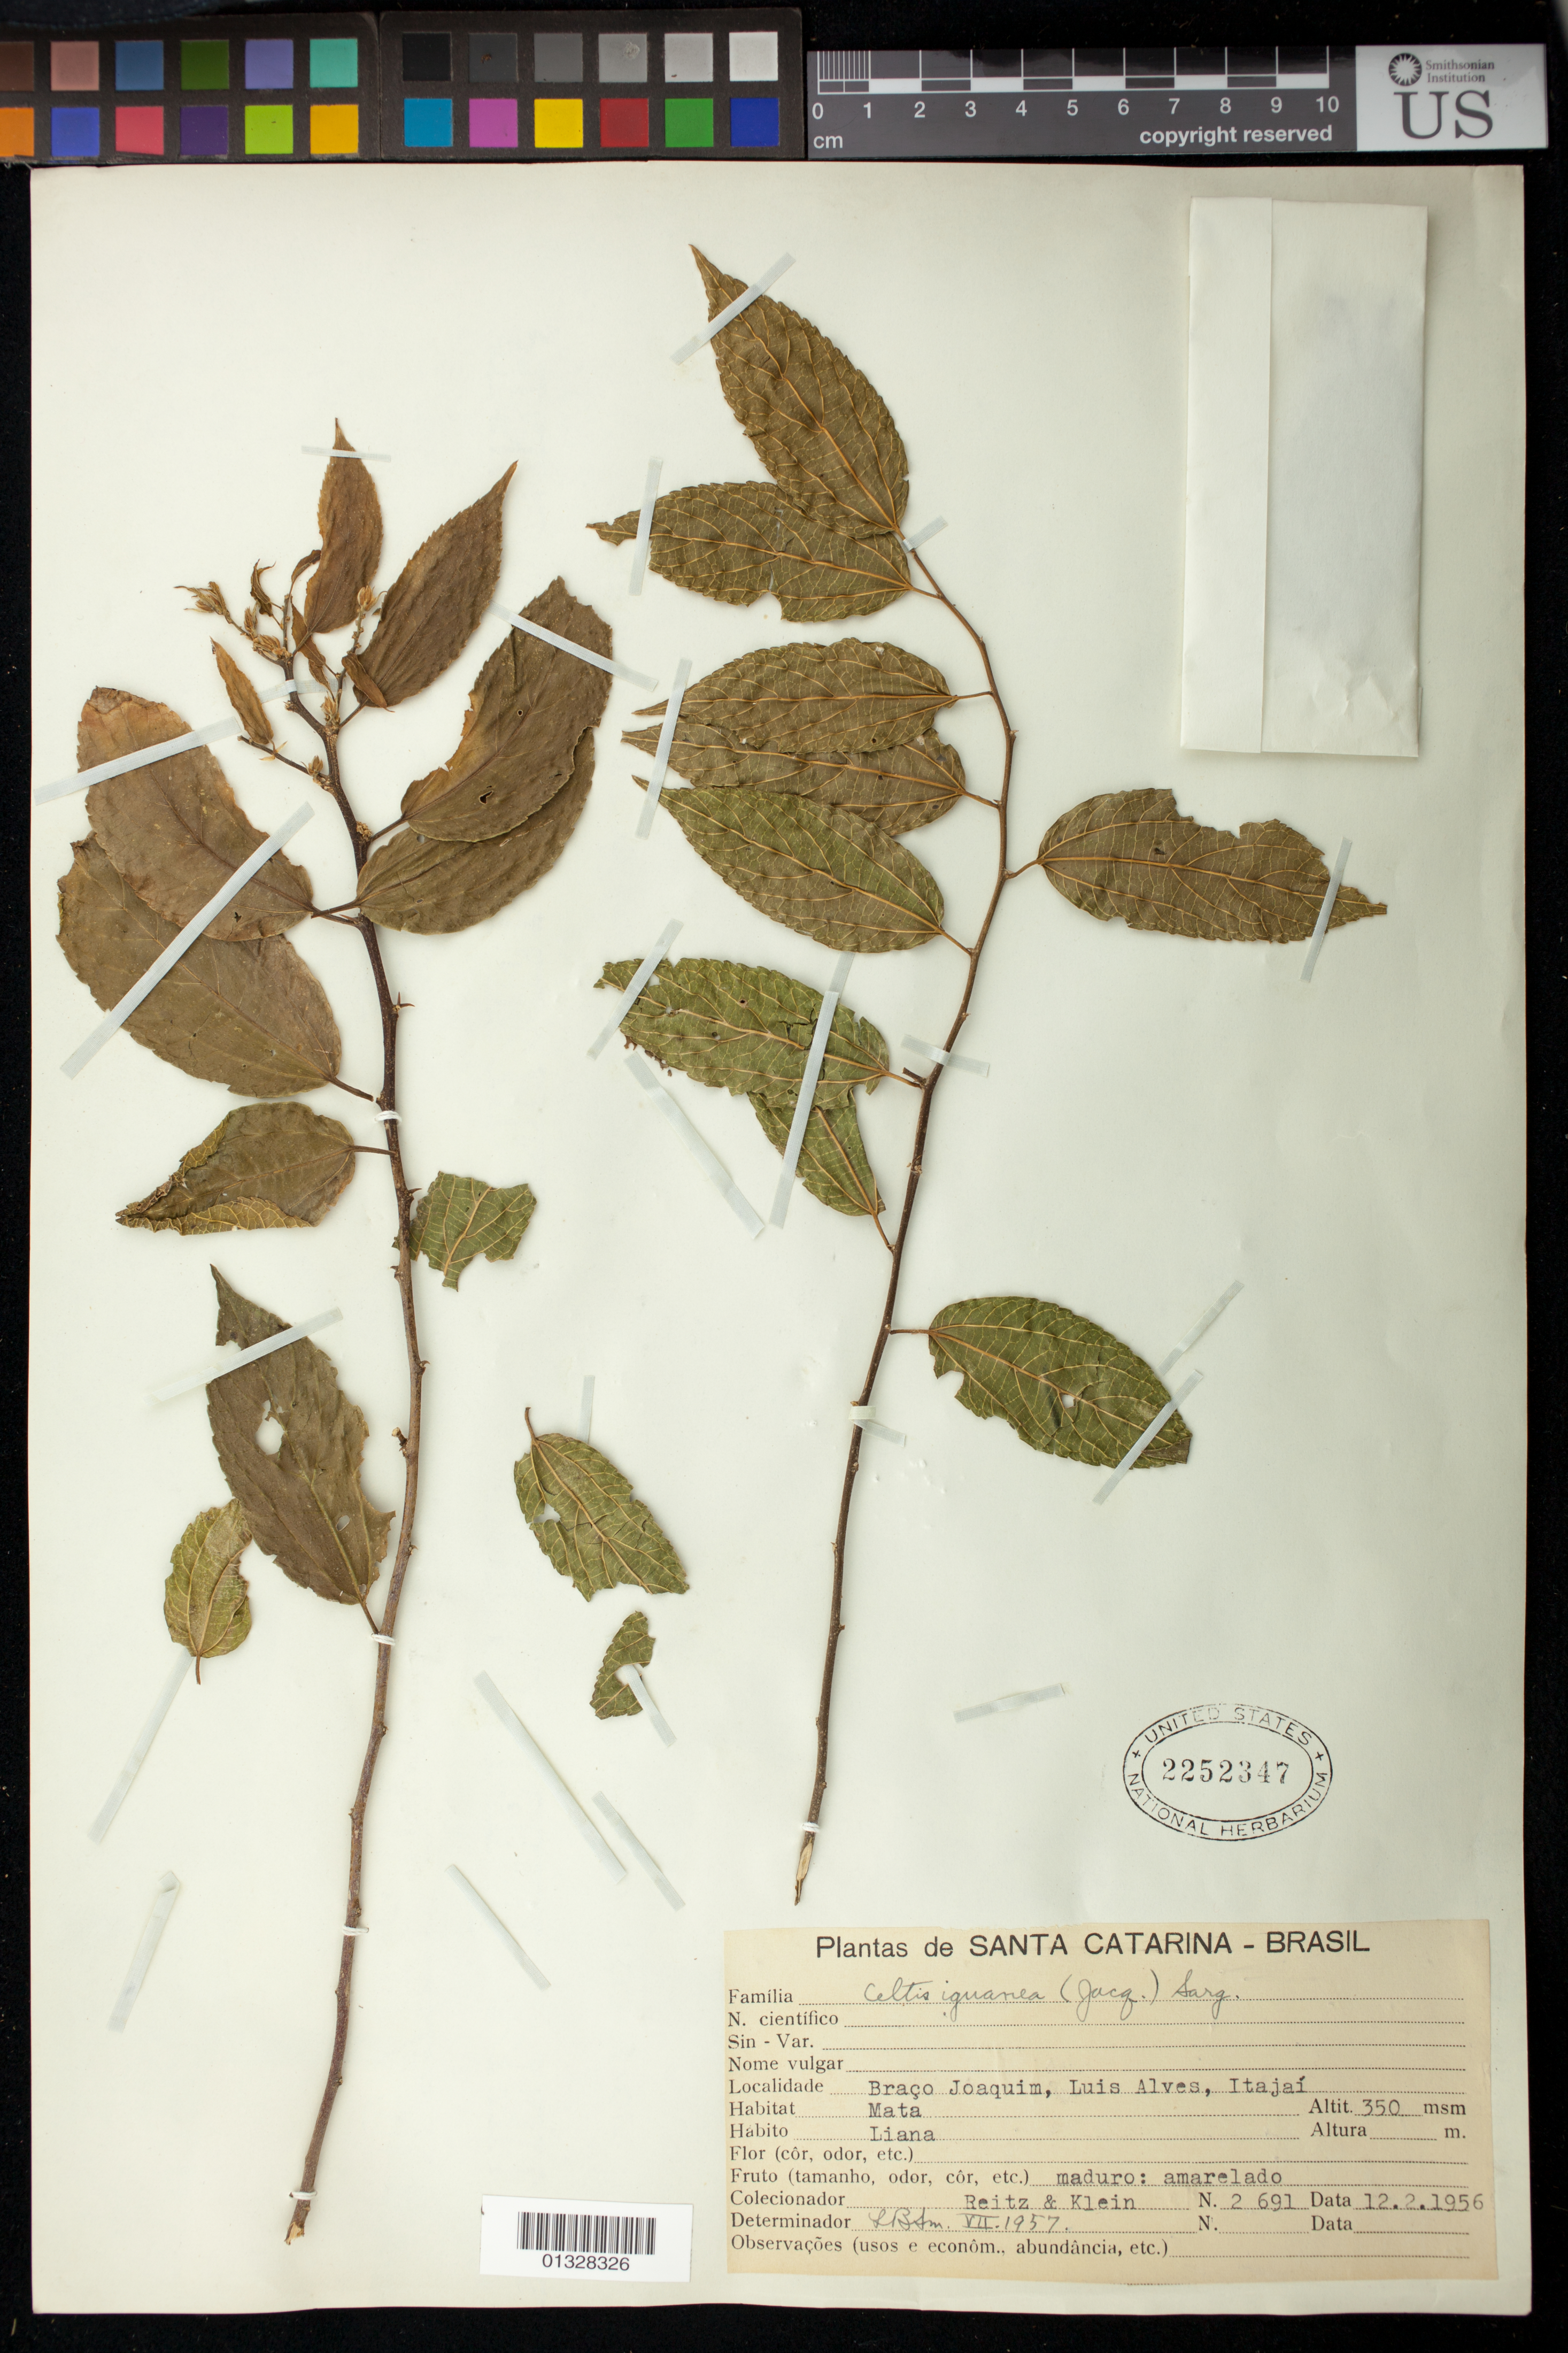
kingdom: Plantae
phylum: Tracheophyta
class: Magnoliopsida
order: Rosales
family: Cannabaceae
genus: Celtis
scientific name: Celtis iguanaea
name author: (Jacq.) Sarg.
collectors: R. Reitz & R. M. Klein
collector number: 2691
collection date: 1956-02-12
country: Brazil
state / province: Santa Catarina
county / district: Itajaí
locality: Braço Joaquim, Luis Alves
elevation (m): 350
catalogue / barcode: US 2252347